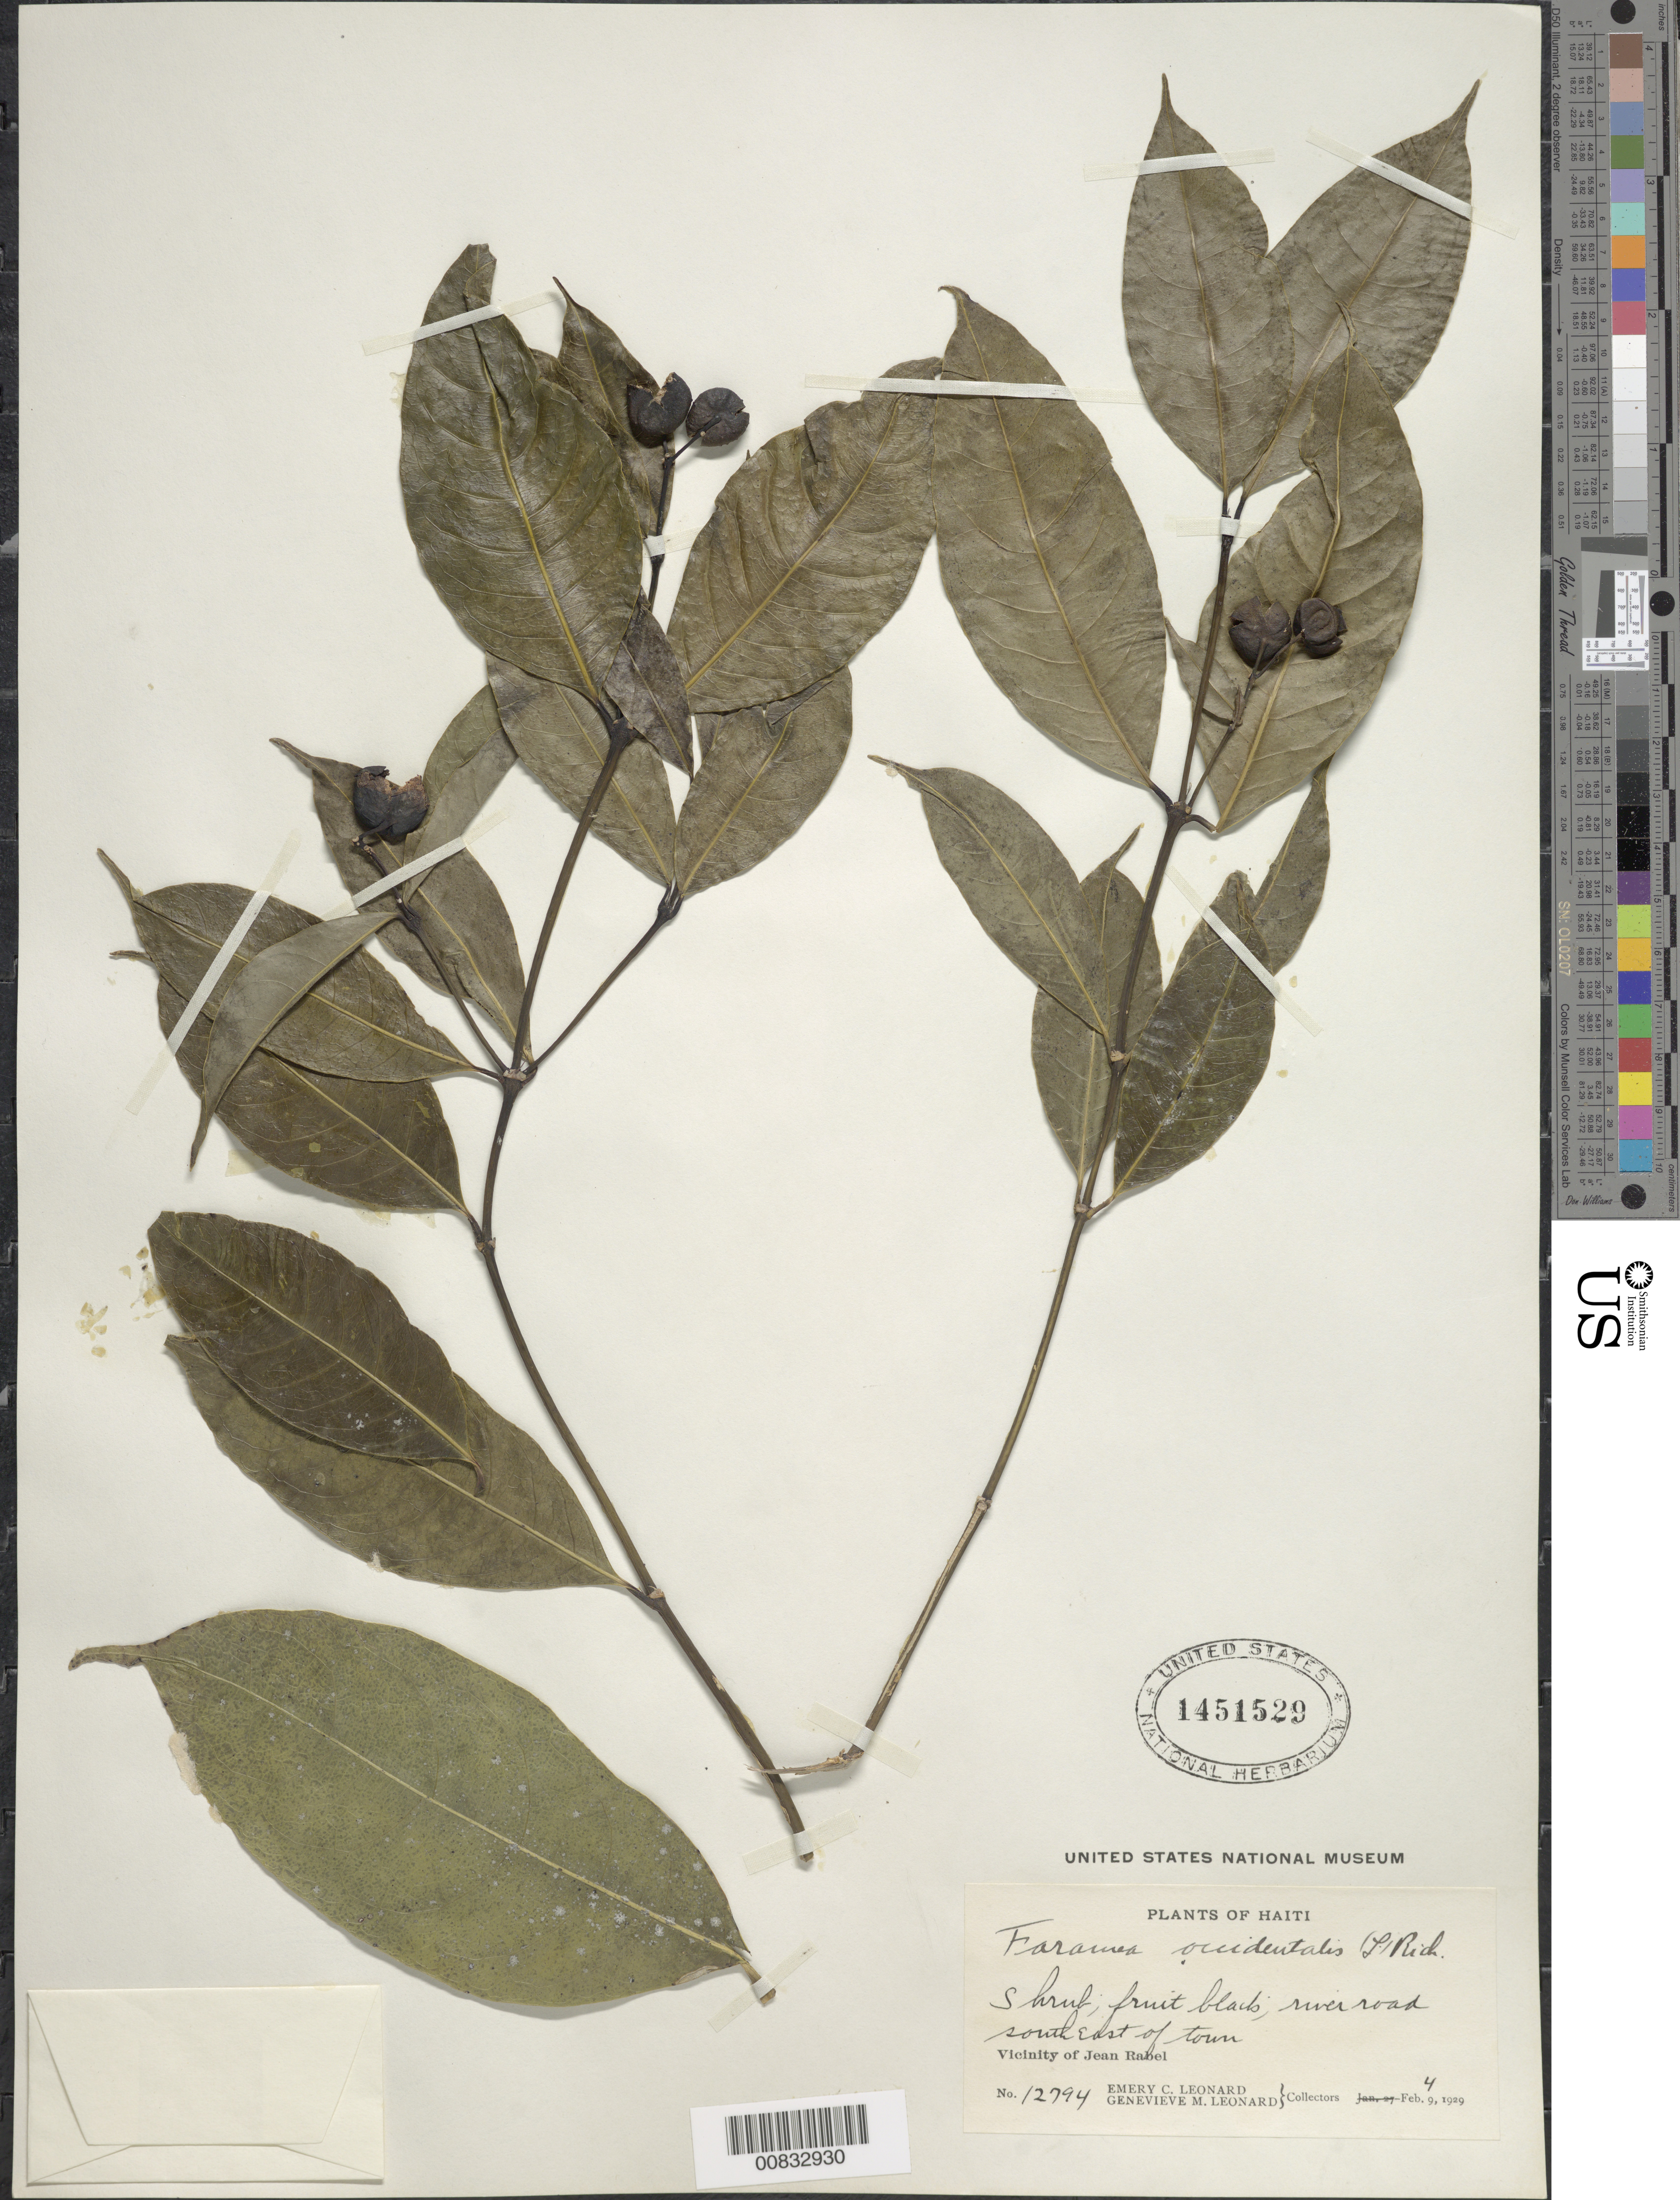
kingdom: Plantae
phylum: Tracheophyta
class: Magnoliopsida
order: Gentianales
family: Rubiaceae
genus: Faramea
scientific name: Faramea occidentalis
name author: (L.) A. Rich.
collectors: E. C. Leonard & G. M. Leonard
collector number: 12794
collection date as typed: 04 Feb 1929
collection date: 1929-02-04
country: Haiti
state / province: Nord-Ouest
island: Hispaniola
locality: Vicinity of Jean Rabel, River road SE of town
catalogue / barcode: US 1451529